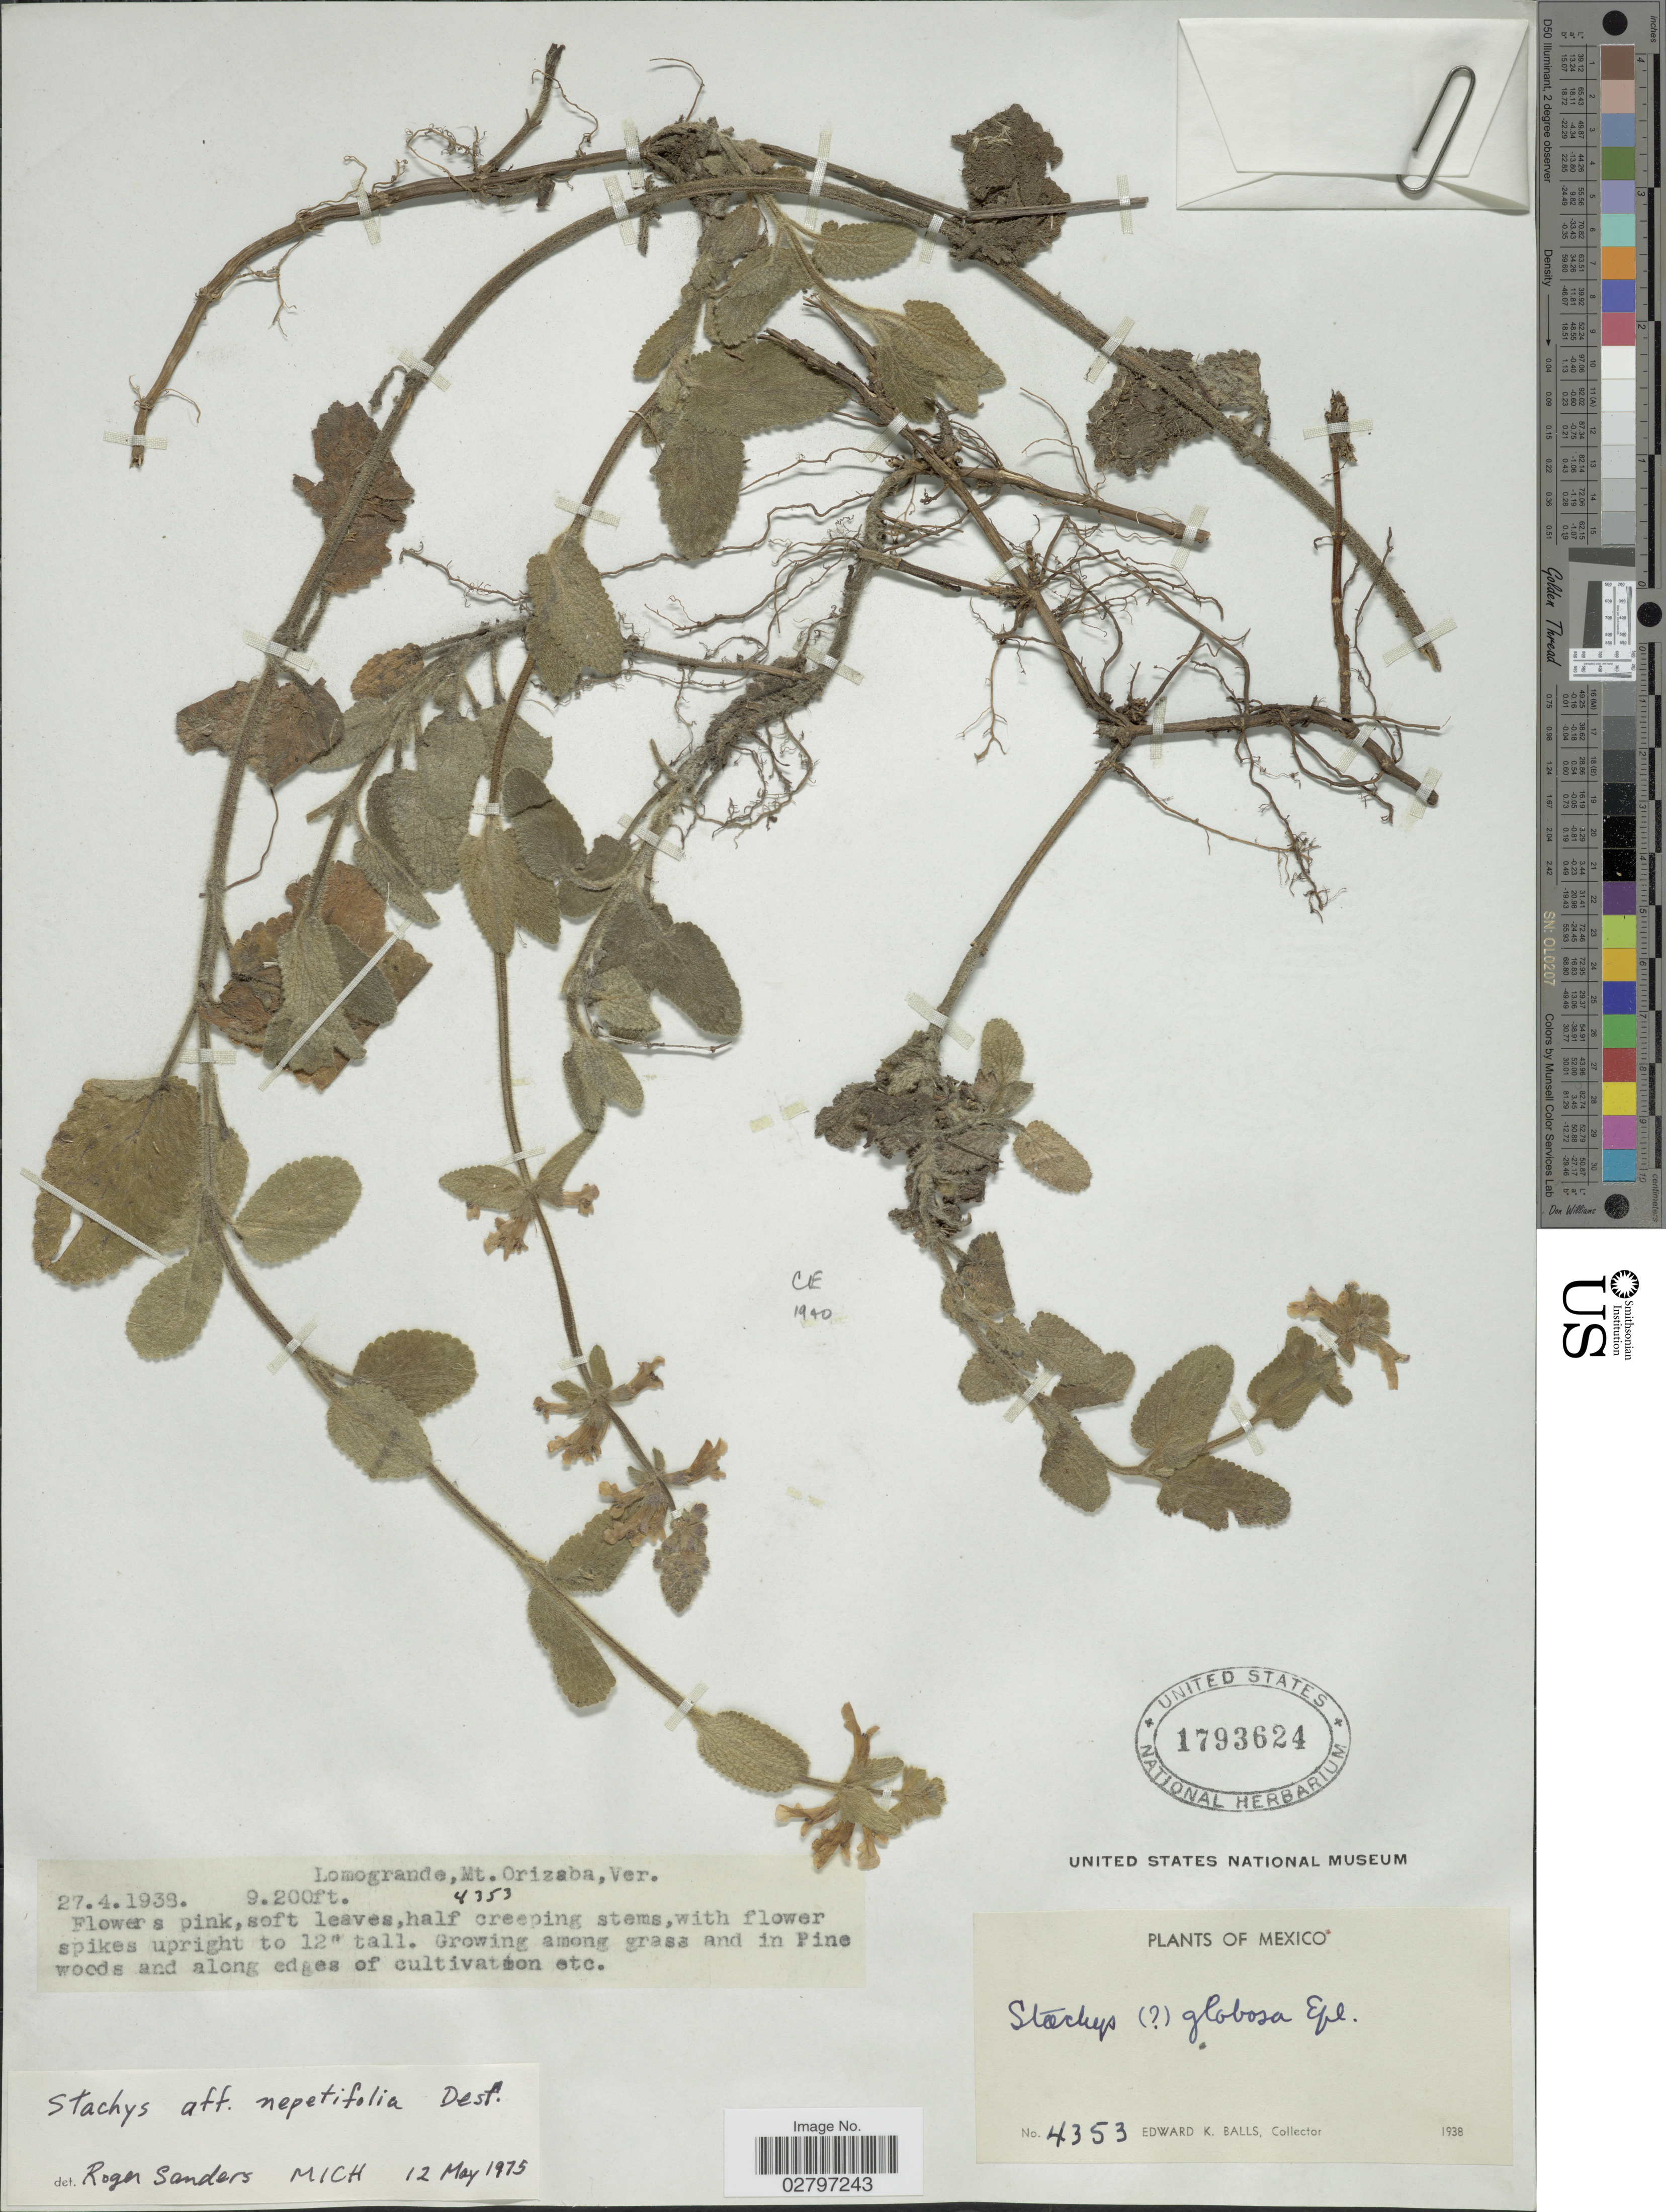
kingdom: Plantae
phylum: Tracheophyta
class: Magnoliopsida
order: Lamiales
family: Lamiaceae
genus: Stachys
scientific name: Stachys nepetifolia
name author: Desf.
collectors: E. K. Balls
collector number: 4353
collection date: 1938-04-27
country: Mexico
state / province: Veracruz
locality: Lomogrande, Mt. Orizaba.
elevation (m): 2804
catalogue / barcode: US 1793624